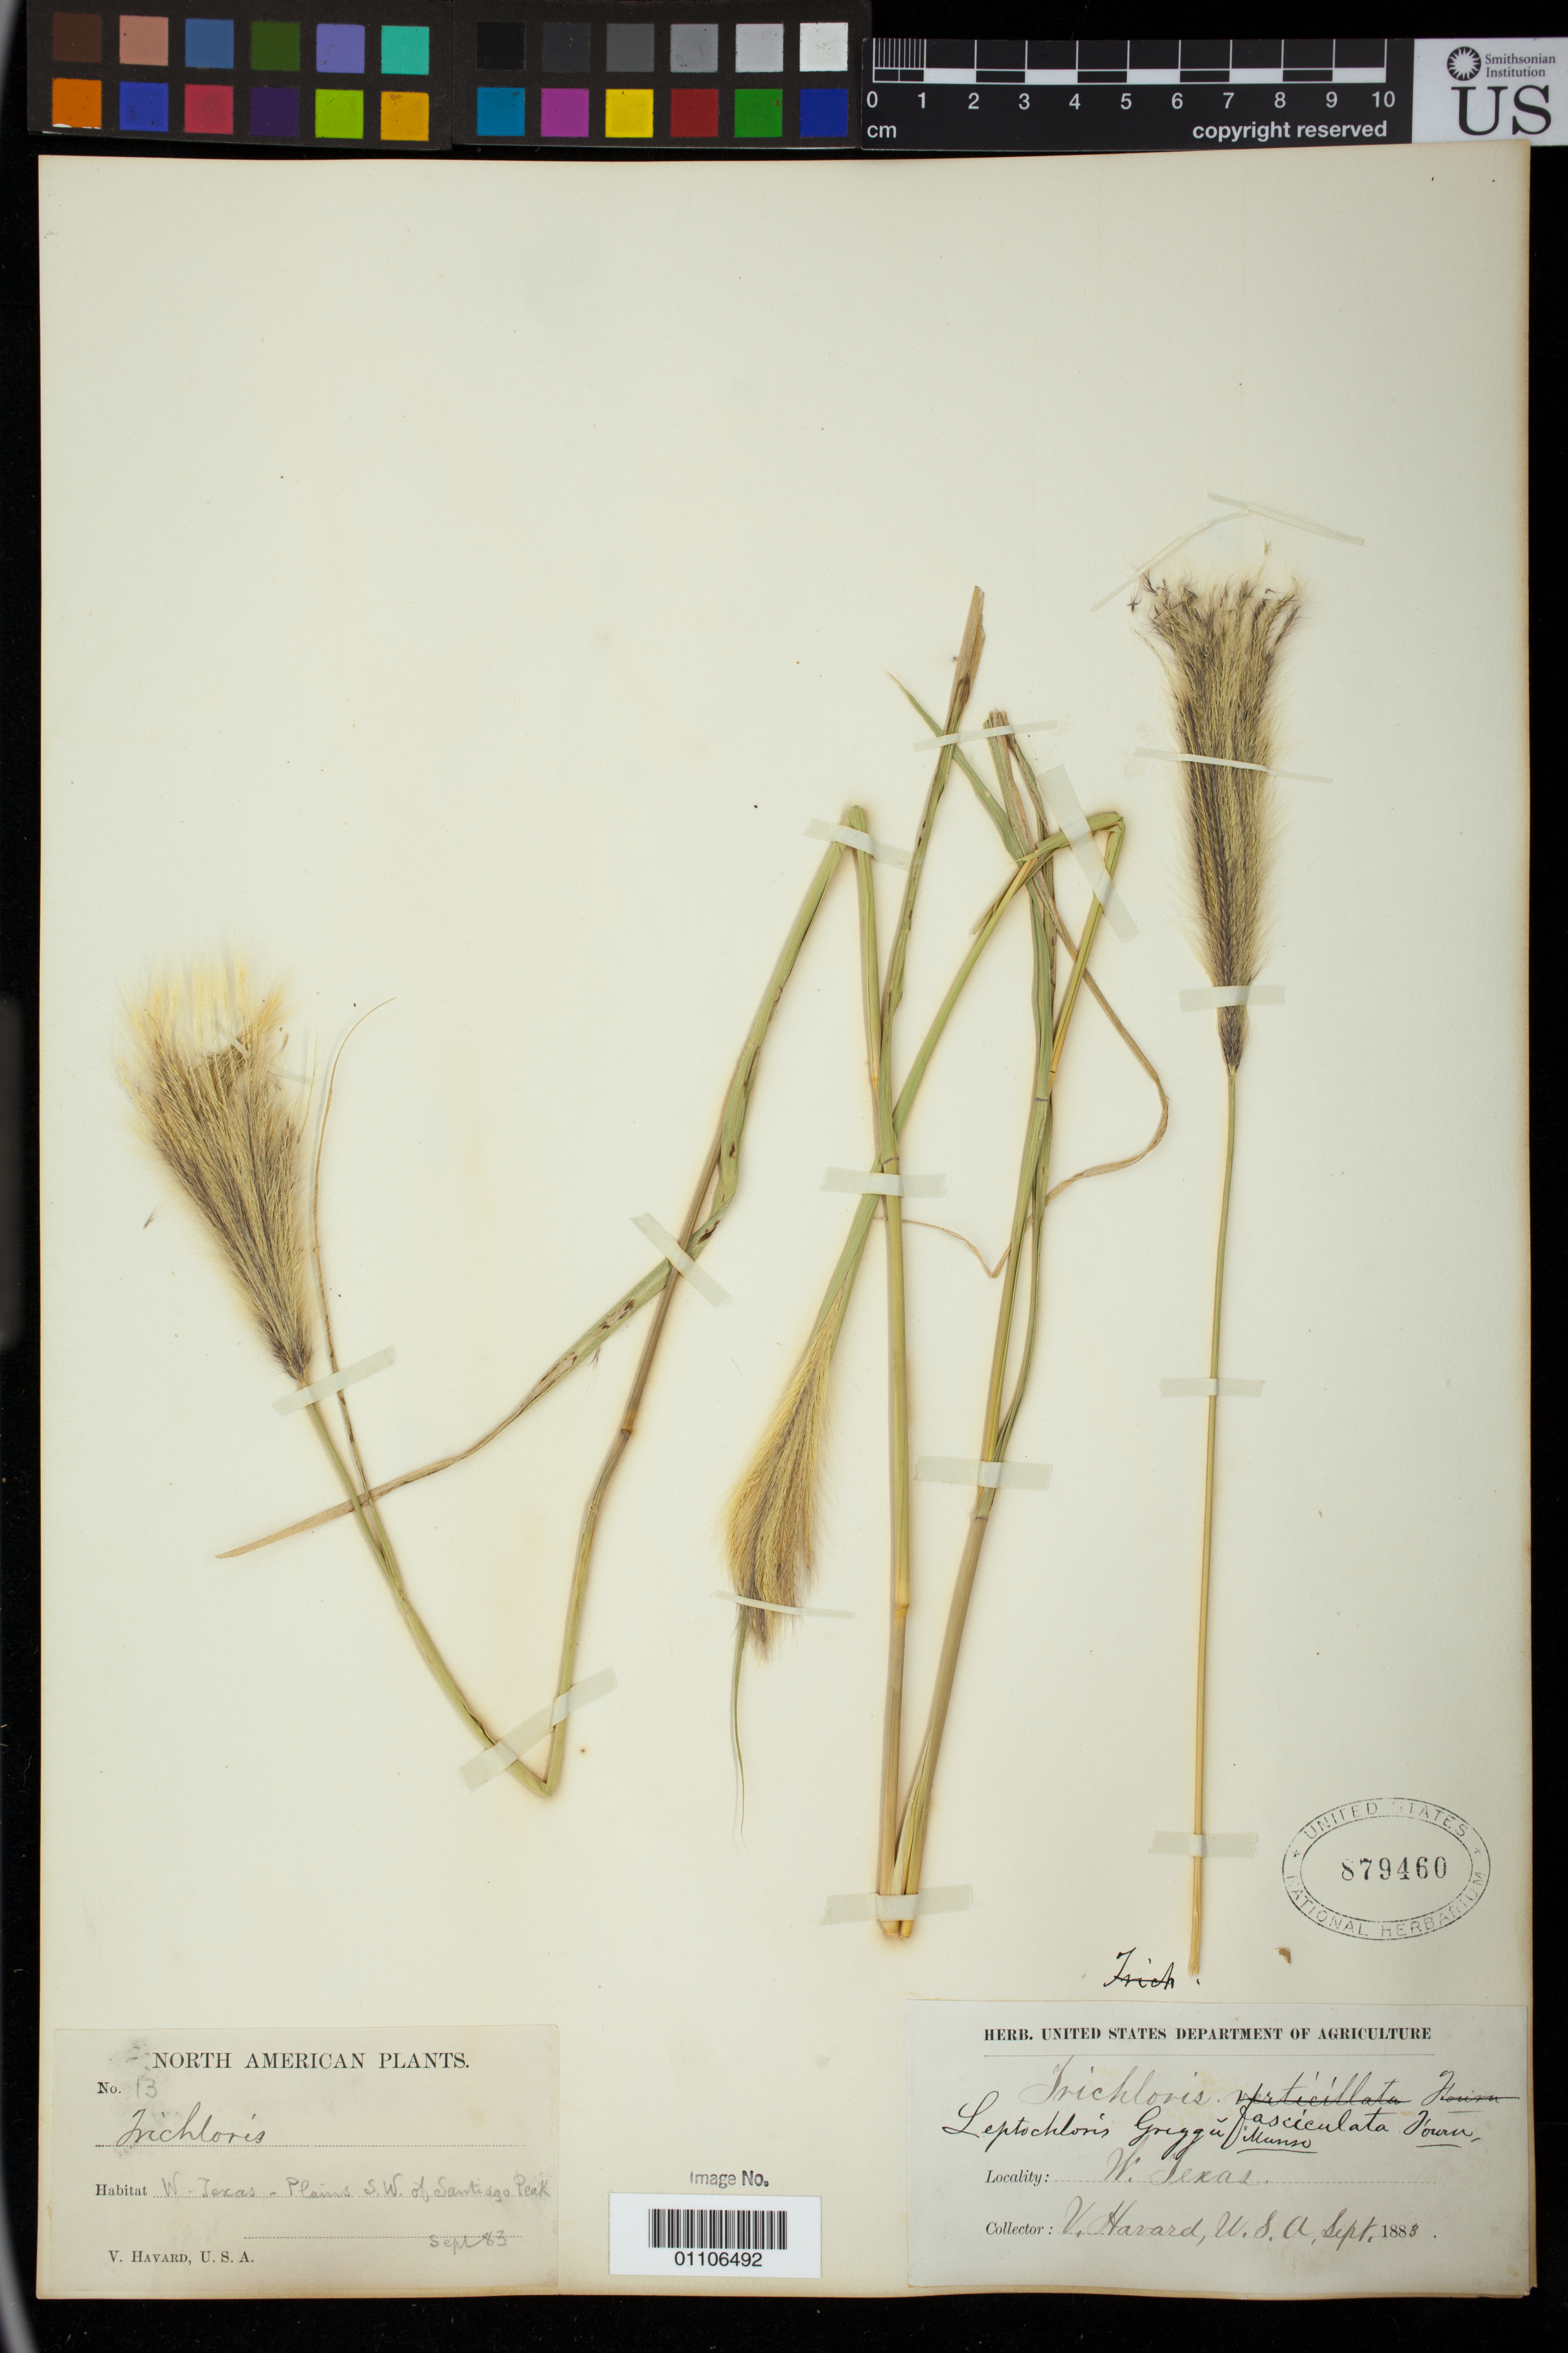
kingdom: Plantae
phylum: Tracheophyta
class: Liliopsida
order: Poales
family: Poaceae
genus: Trichloris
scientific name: Trichloris verticillata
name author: E. Fourn. ex Vasey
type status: Possible Syntype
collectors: V. Havard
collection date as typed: Sep 1883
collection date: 1883-09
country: United States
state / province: Texas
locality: W. Texas, plains SW of Santiago Peak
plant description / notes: Protologue, "Texas, Arizona to Mexico".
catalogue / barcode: US 879460